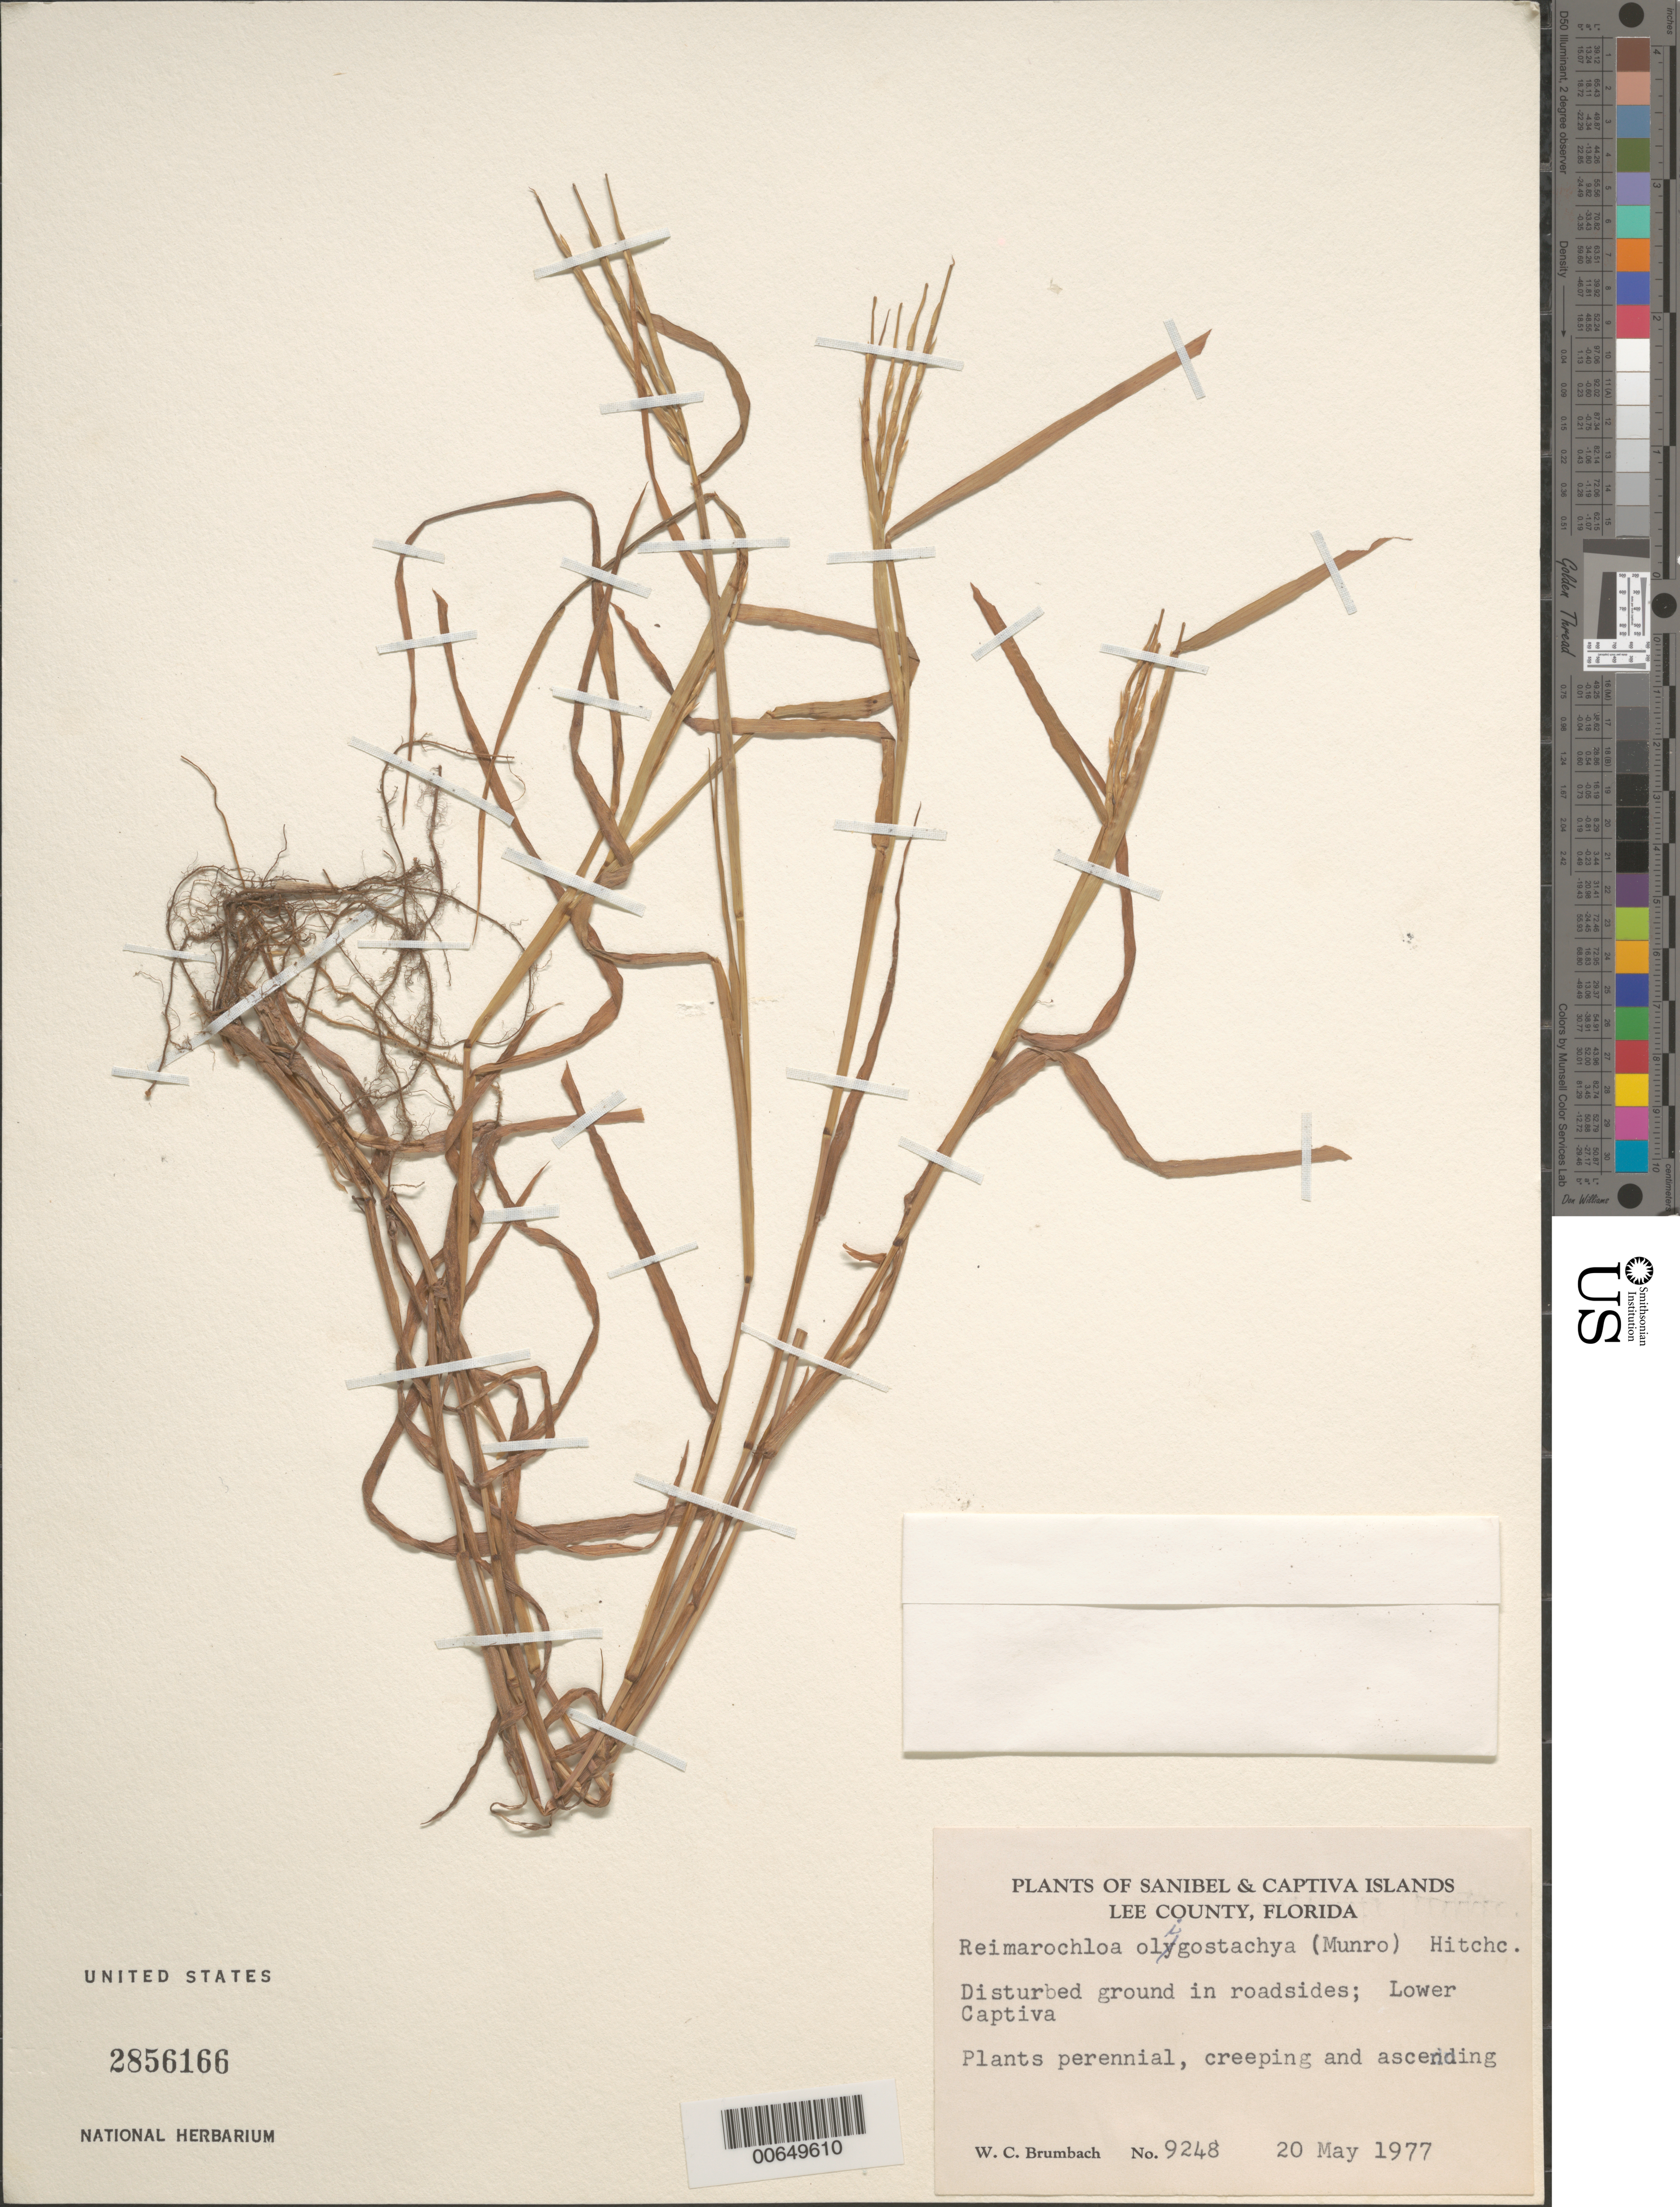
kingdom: Plantae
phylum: Tracheophyta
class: Liliopsida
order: Poales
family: Poaceae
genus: Reimarochloa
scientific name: Reimarochloa oligostachya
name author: Hitchc.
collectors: W. C. Brumbach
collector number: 9248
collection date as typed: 28 May 1977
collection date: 1977-05-28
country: United States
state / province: Florida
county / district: Lee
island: Captiva Island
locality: Lower Captiva.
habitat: Disturbed ground in roadsides.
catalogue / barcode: US 2856166